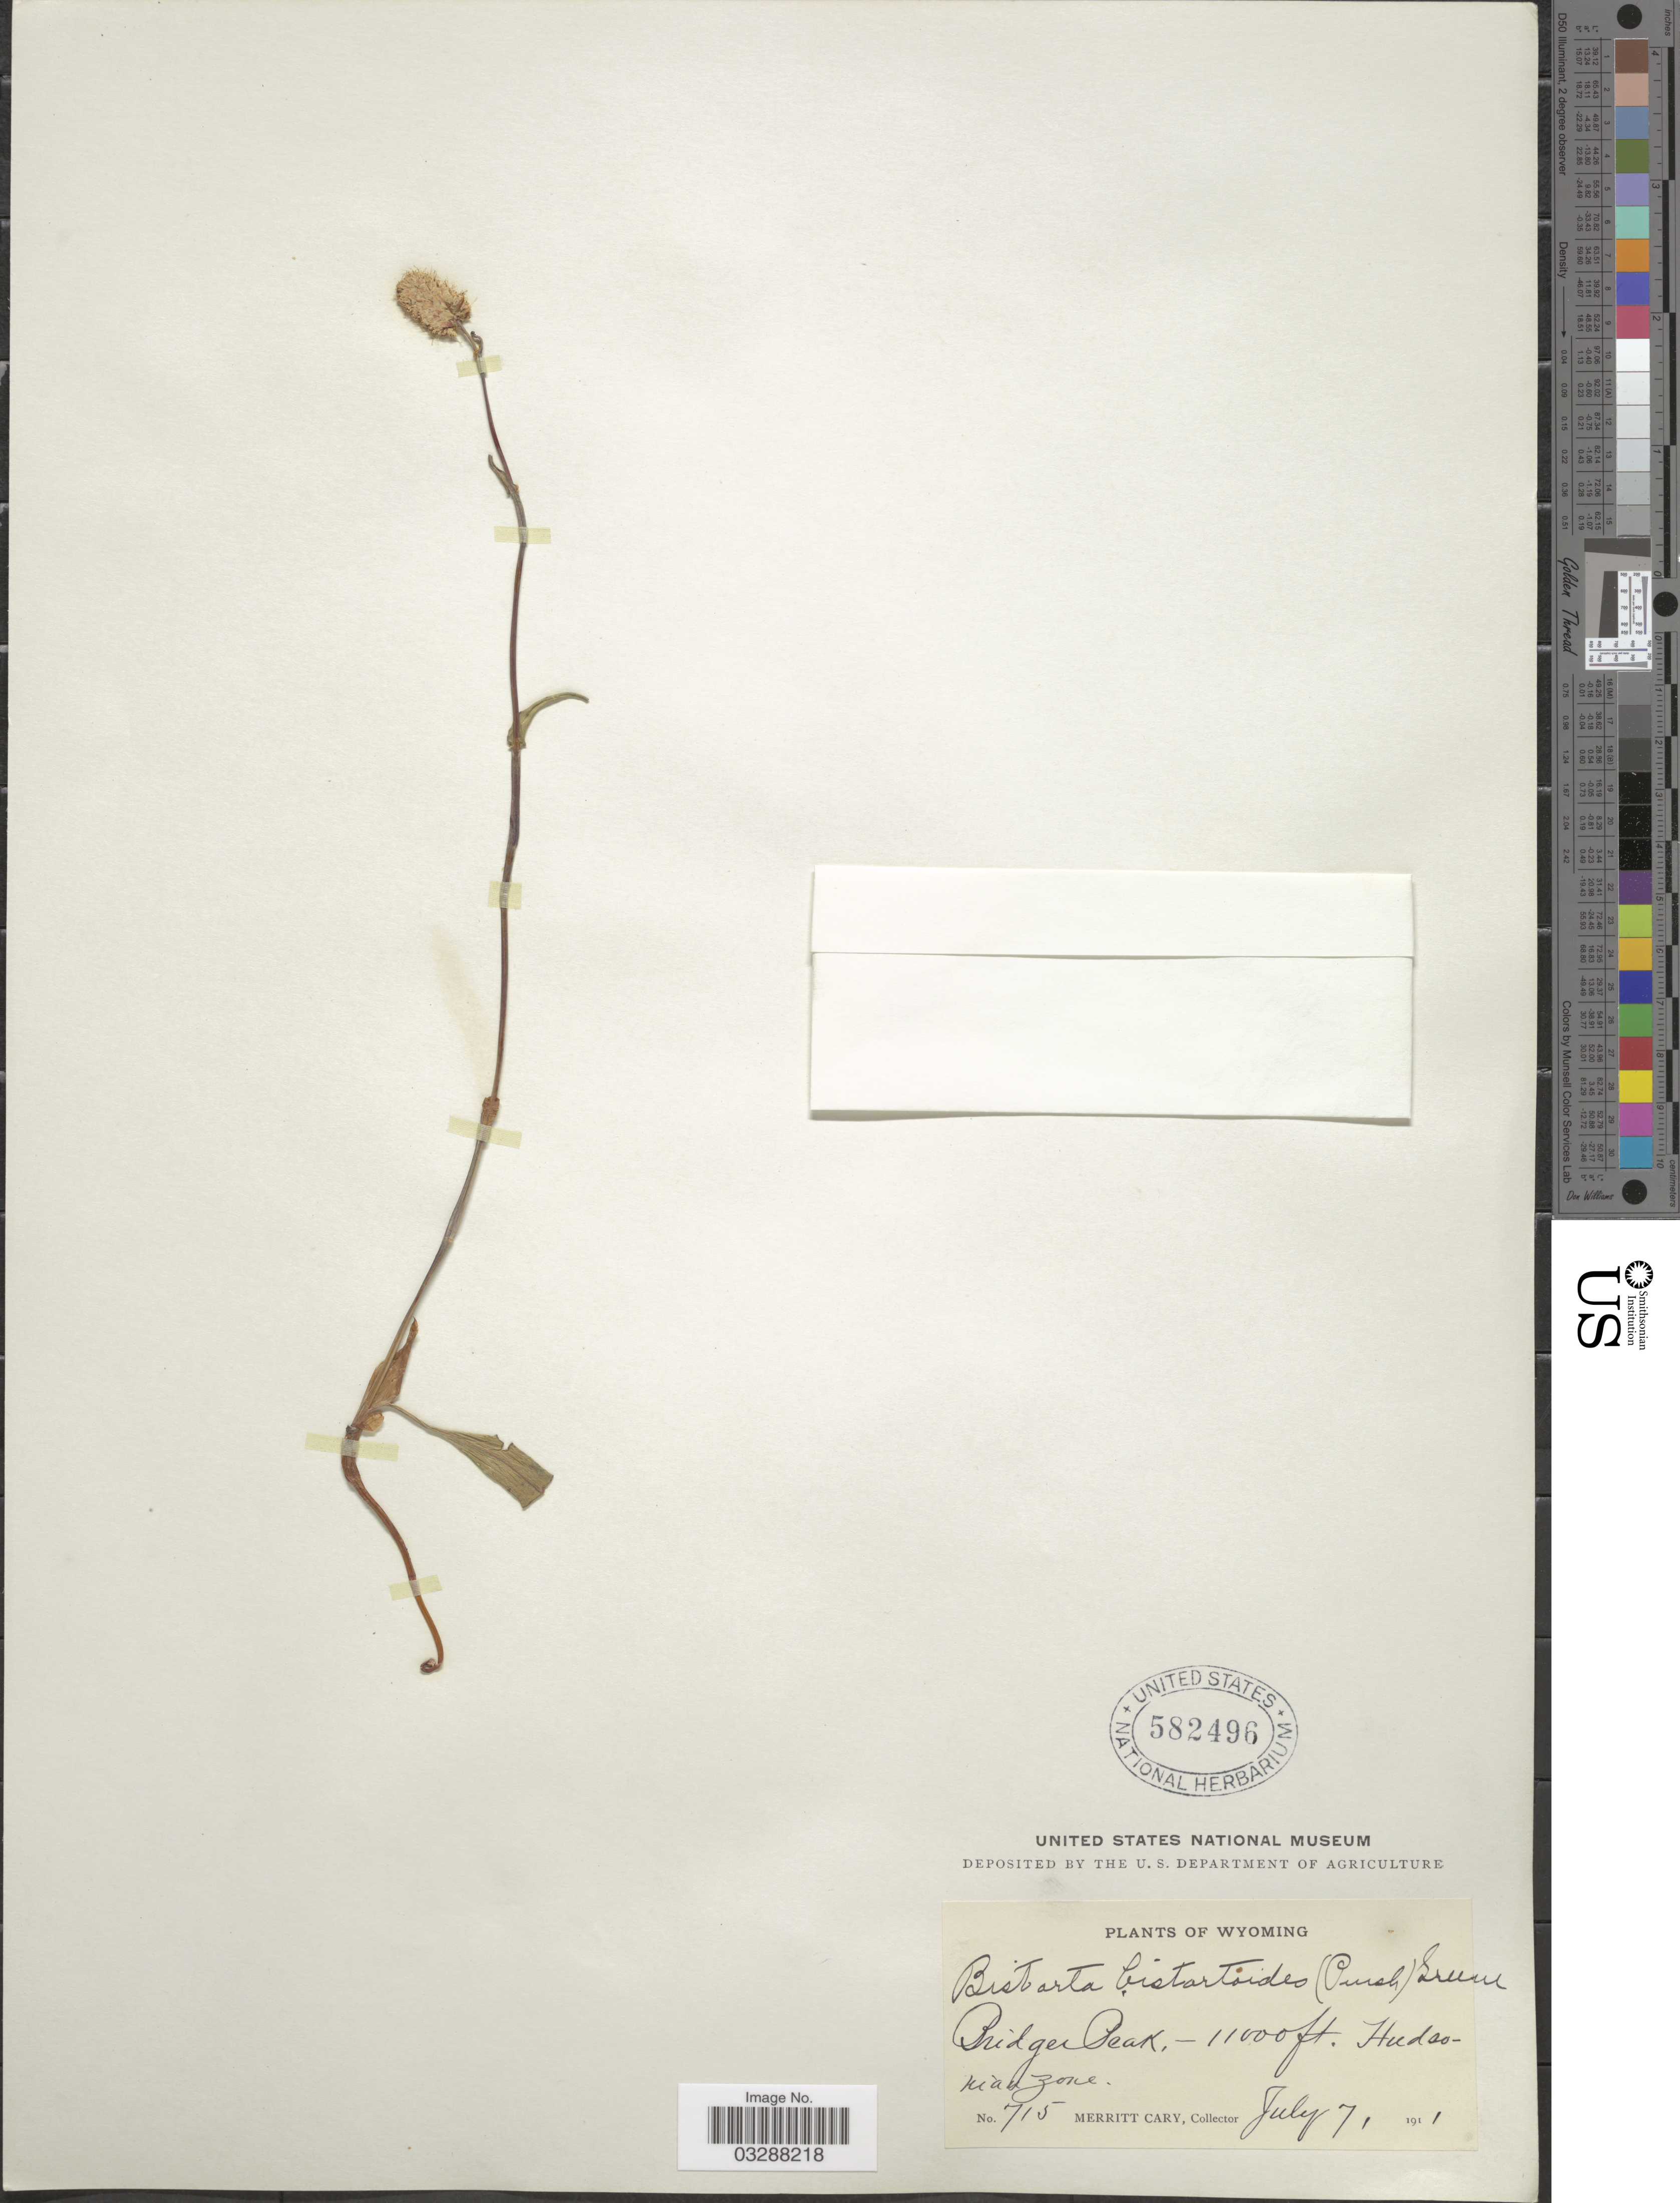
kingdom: Plantae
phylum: Tracheophyta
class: Magnoliopsida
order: Caryophyllales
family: Polygonaceae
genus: Bistorta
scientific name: Bistorta bistortoides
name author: (Pursh) Small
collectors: M. Cary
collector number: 715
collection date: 1911-07-07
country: United States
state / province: Wyoming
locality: Bridger Peak - Hudsonrian Zone.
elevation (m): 3353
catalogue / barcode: US 582496